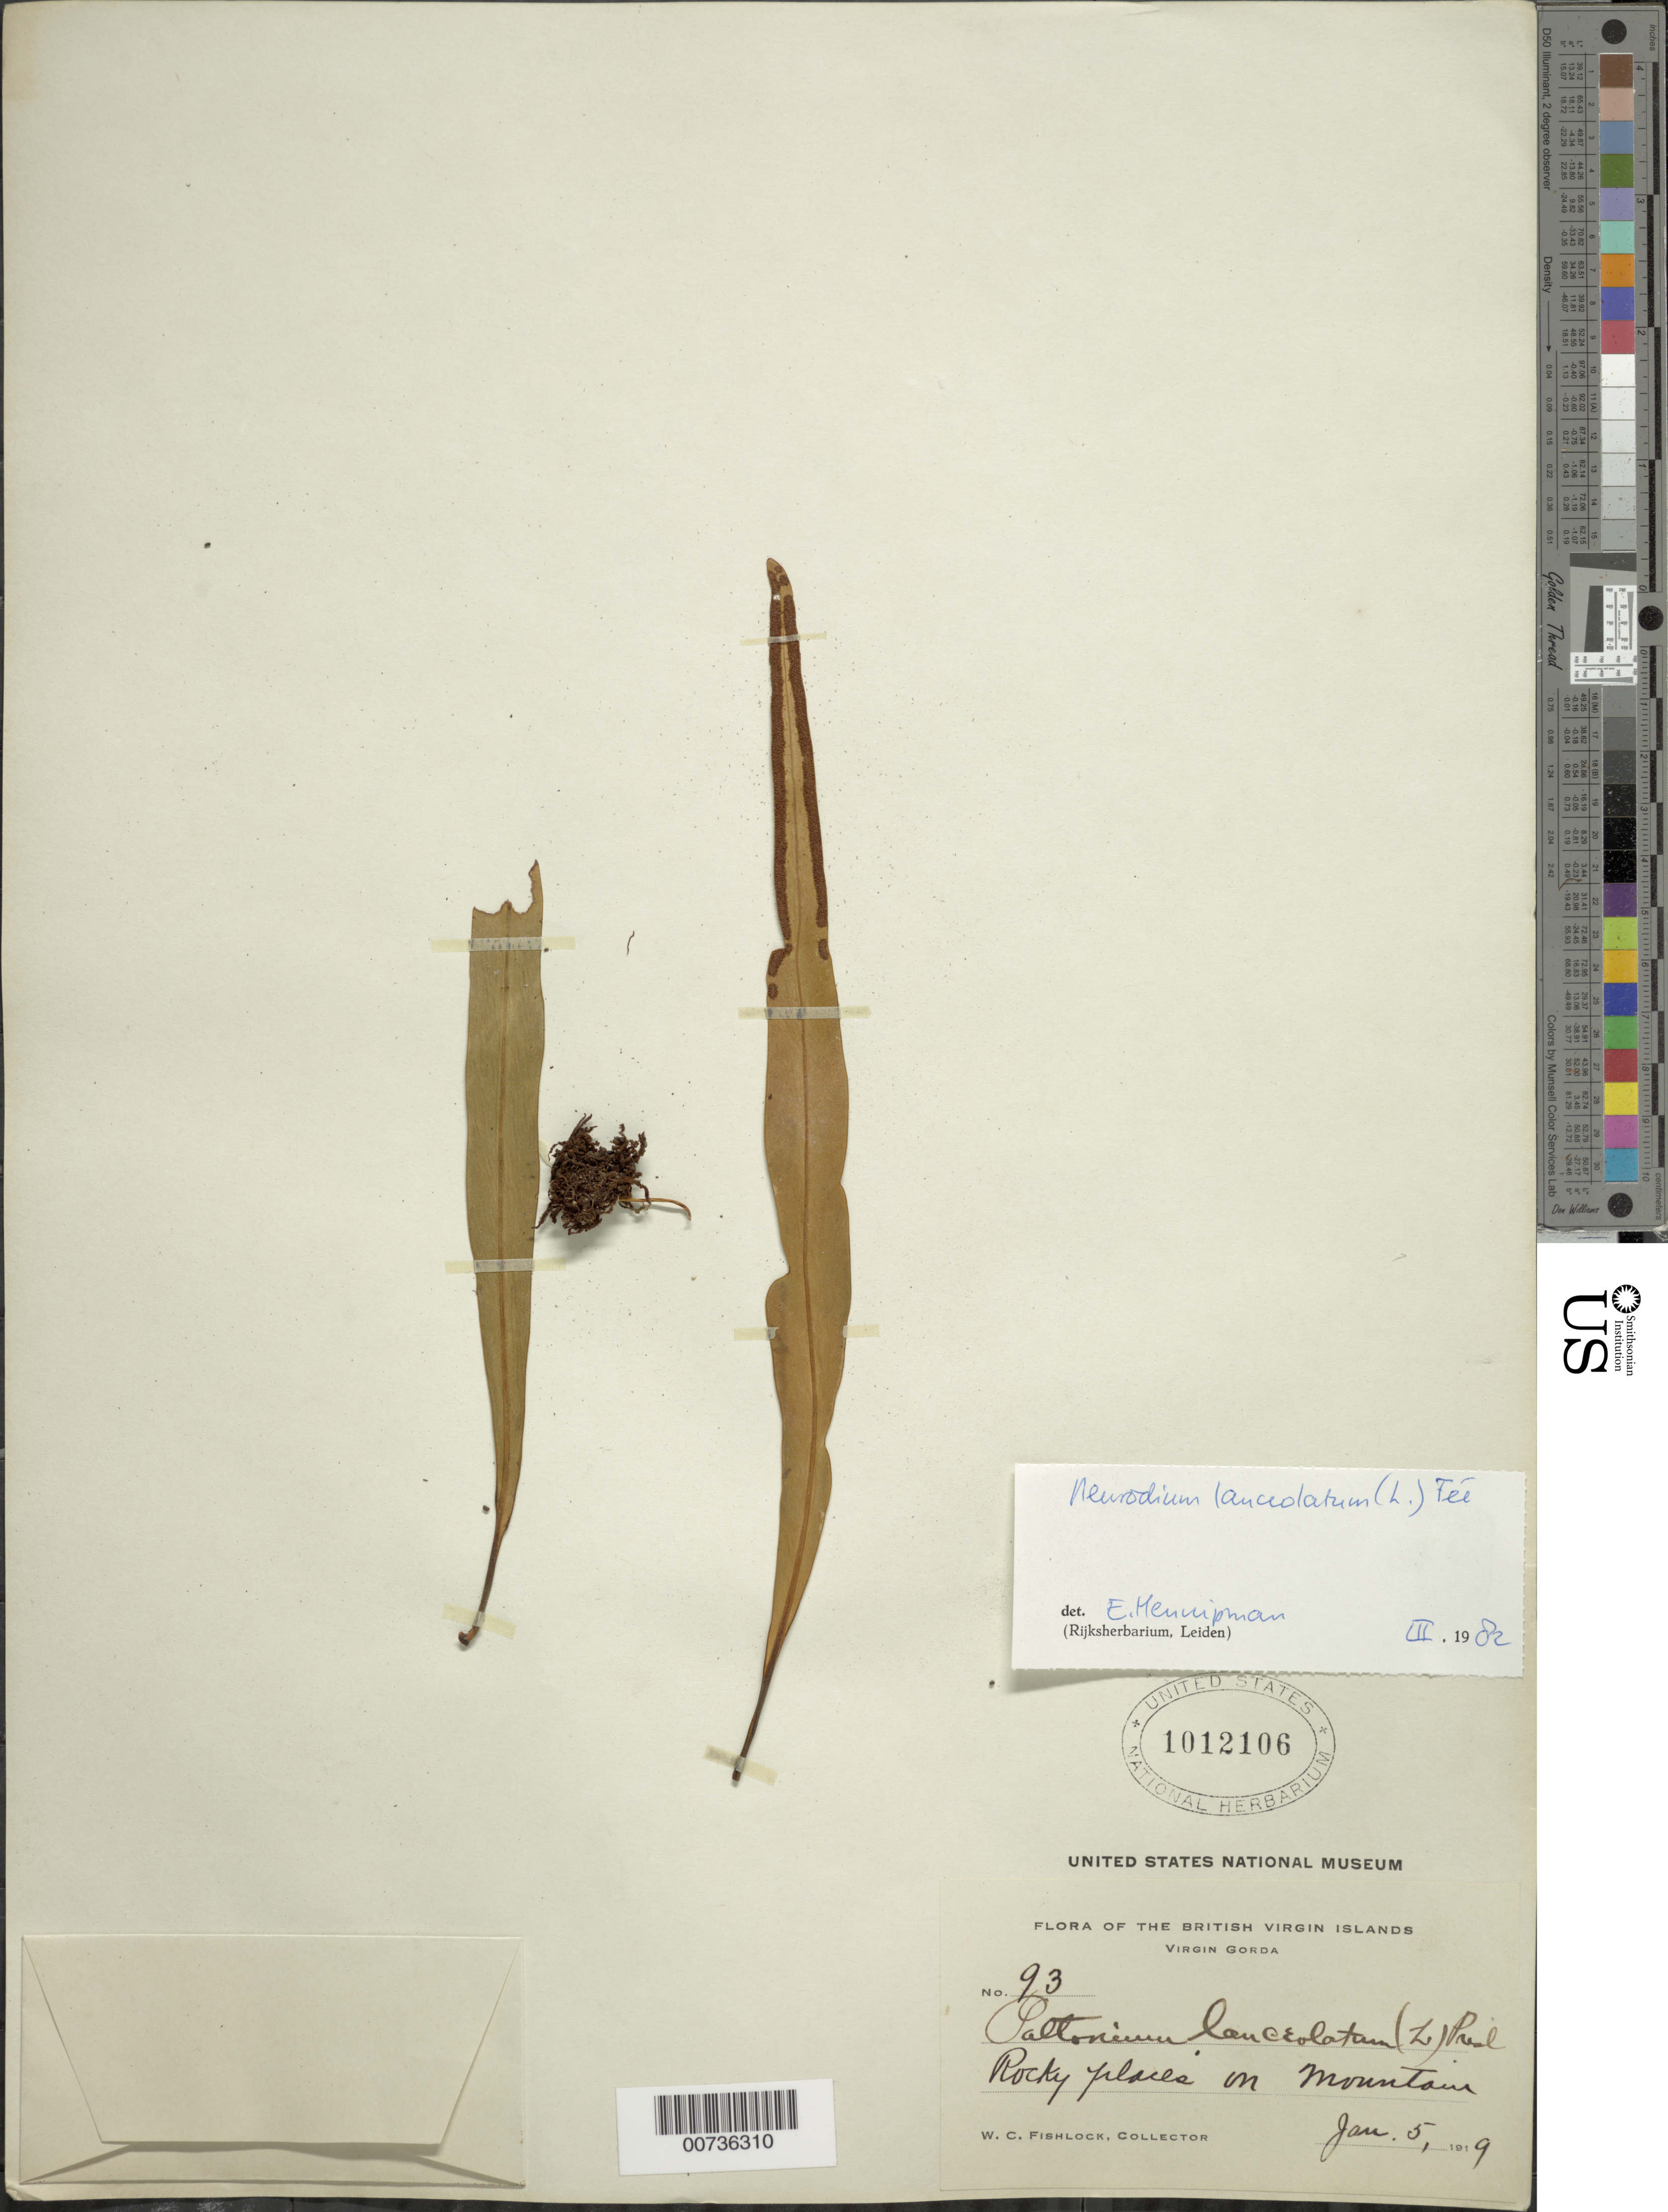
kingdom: Plantae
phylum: Tracheophyta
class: Polypodiopsida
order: Polypodiales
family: Polypodiaceae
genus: Pleopeltis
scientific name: Pleopeltis marginata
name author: A.R. Sm. & Tejero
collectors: W. Fishlock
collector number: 93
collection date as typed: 05 Jan 1919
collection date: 1919-01-05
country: British Virgin Islands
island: Virgin Gorda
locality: Mountain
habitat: Rocky places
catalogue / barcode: US 1012106